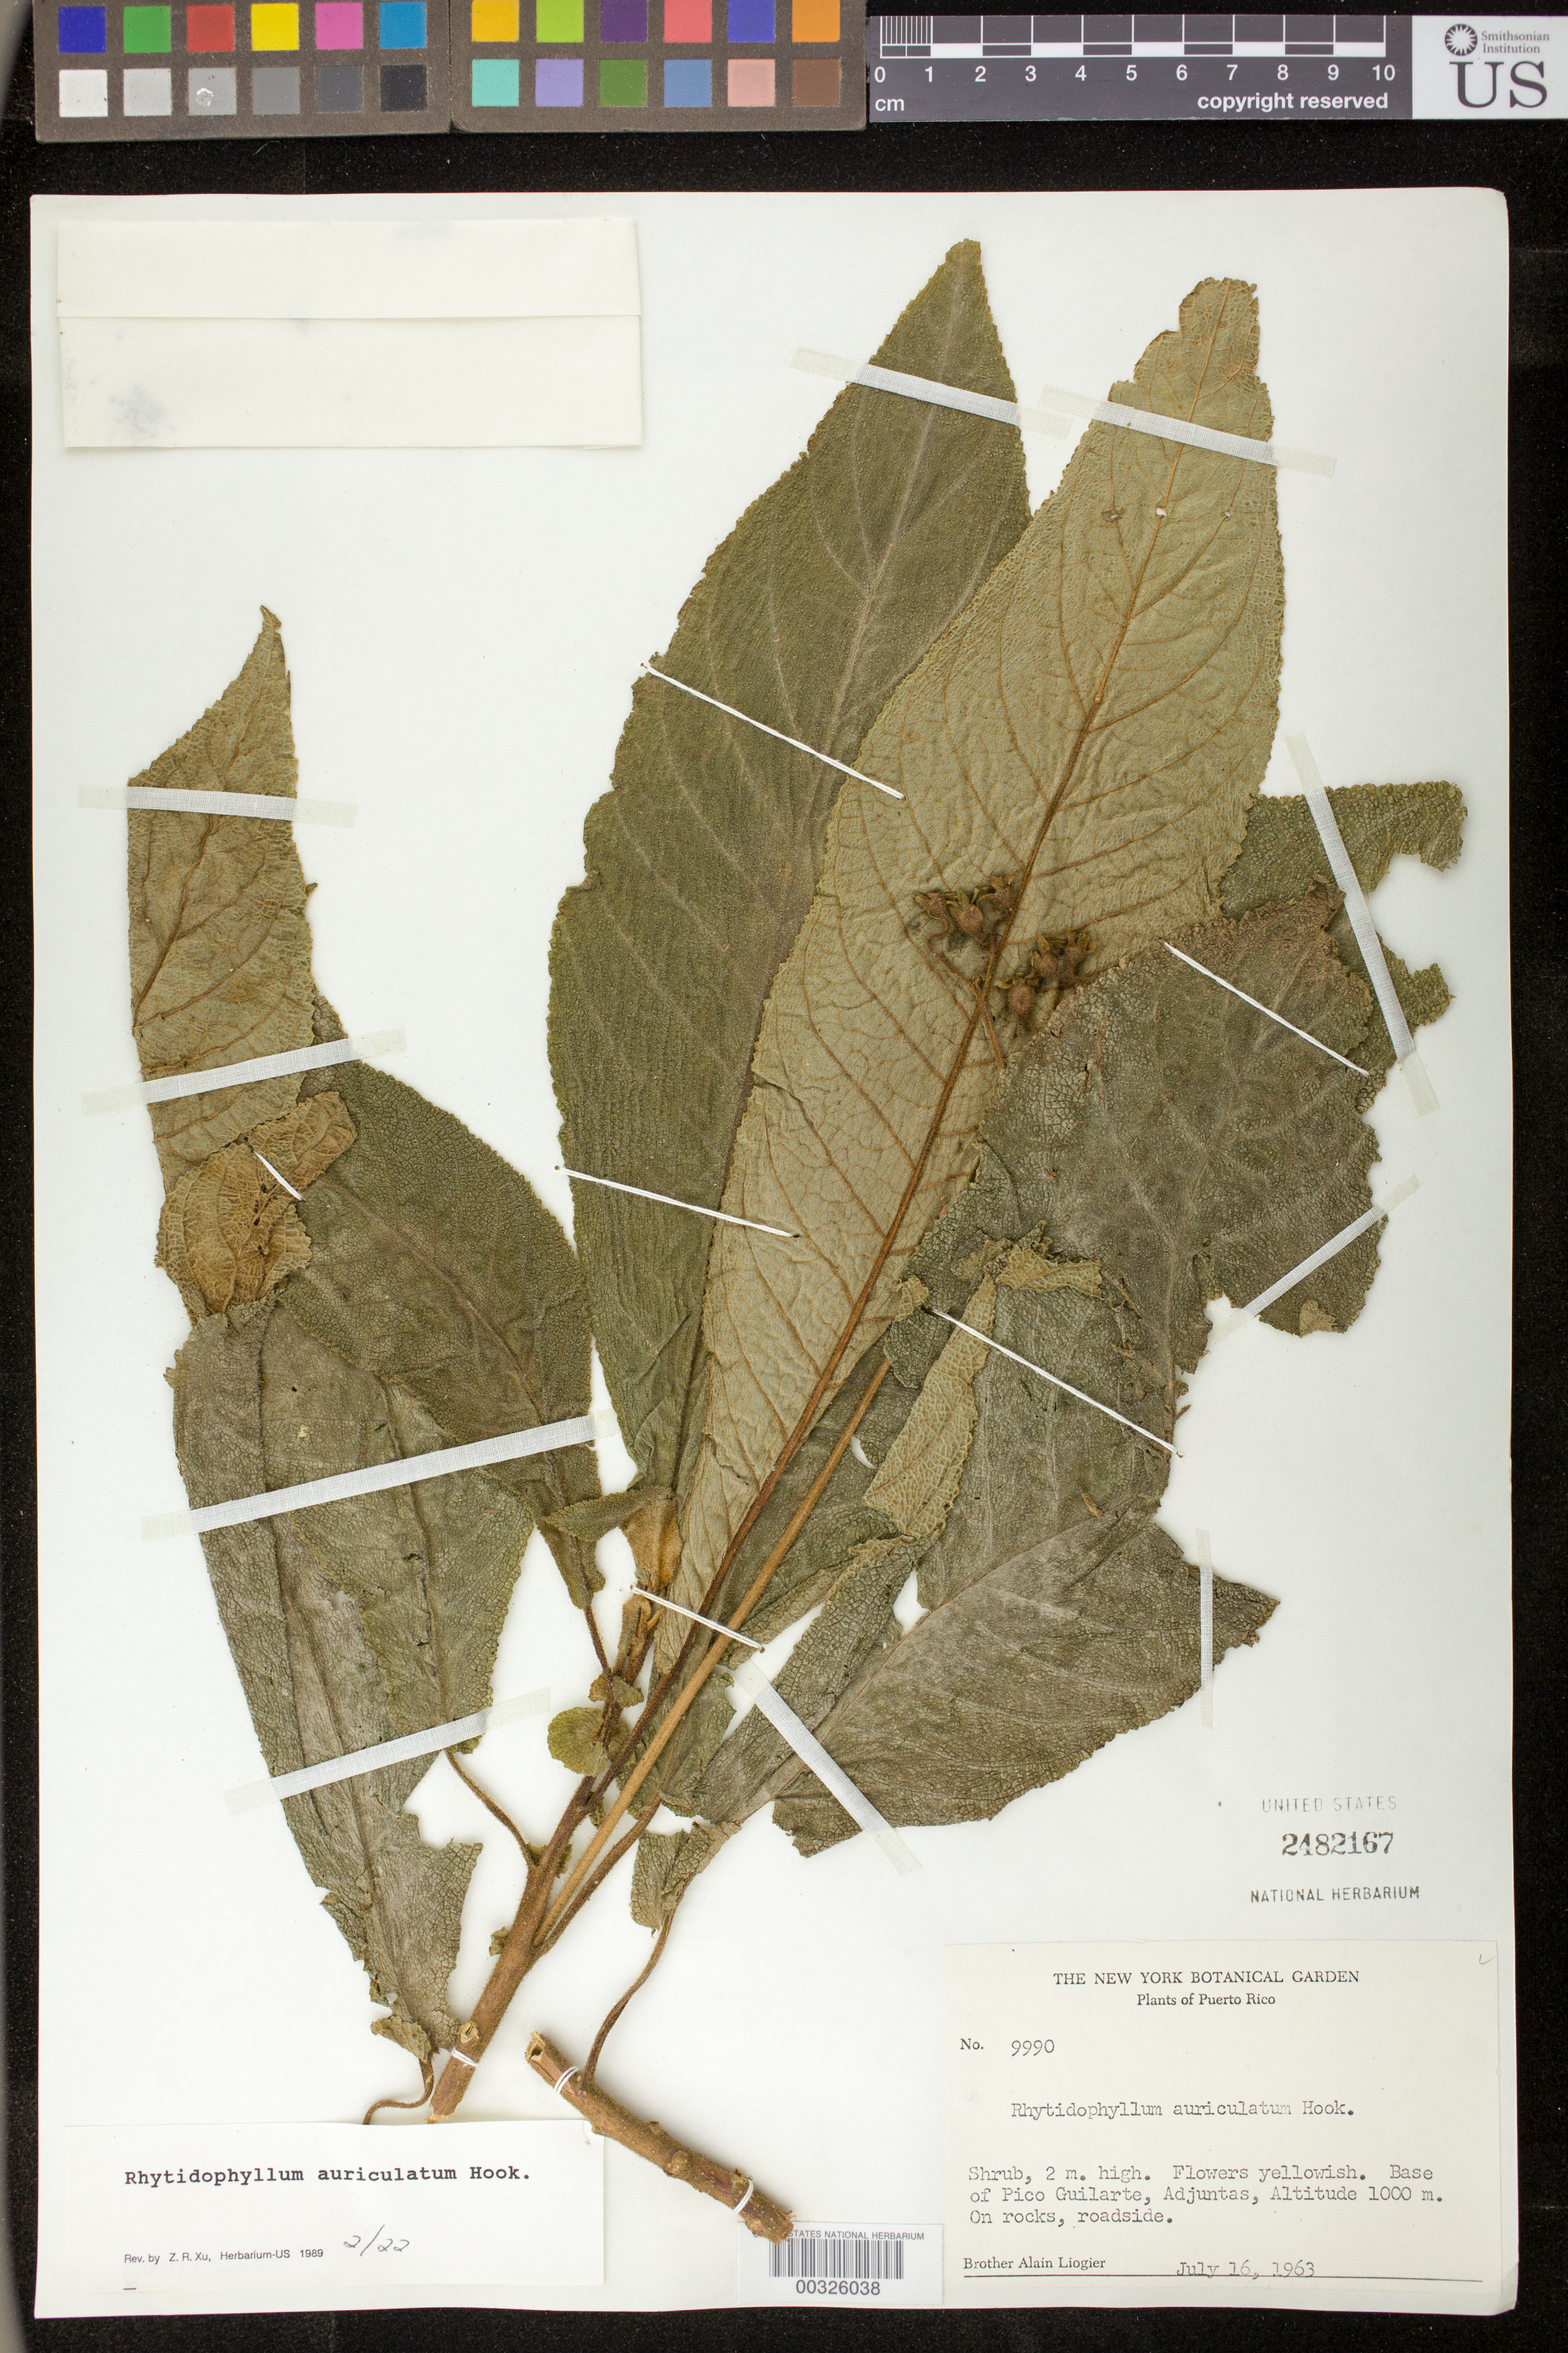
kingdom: Plantae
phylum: Tracheophyta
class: Magnoliopsida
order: Lamiales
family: Gesneriaceae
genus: Rhytidophyllum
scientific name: Rhytidophyllum auriculatum var. angustatum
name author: Urb.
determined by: Skog, Laurence E.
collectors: A. H. Liogier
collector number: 9990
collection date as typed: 16 Jul 1963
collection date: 1963-07-16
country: Puerto Rico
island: Puerto Rico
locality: Base of Pico Guilarte, Adjuntas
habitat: On rocks, roadside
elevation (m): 1000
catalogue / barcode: US 2482167